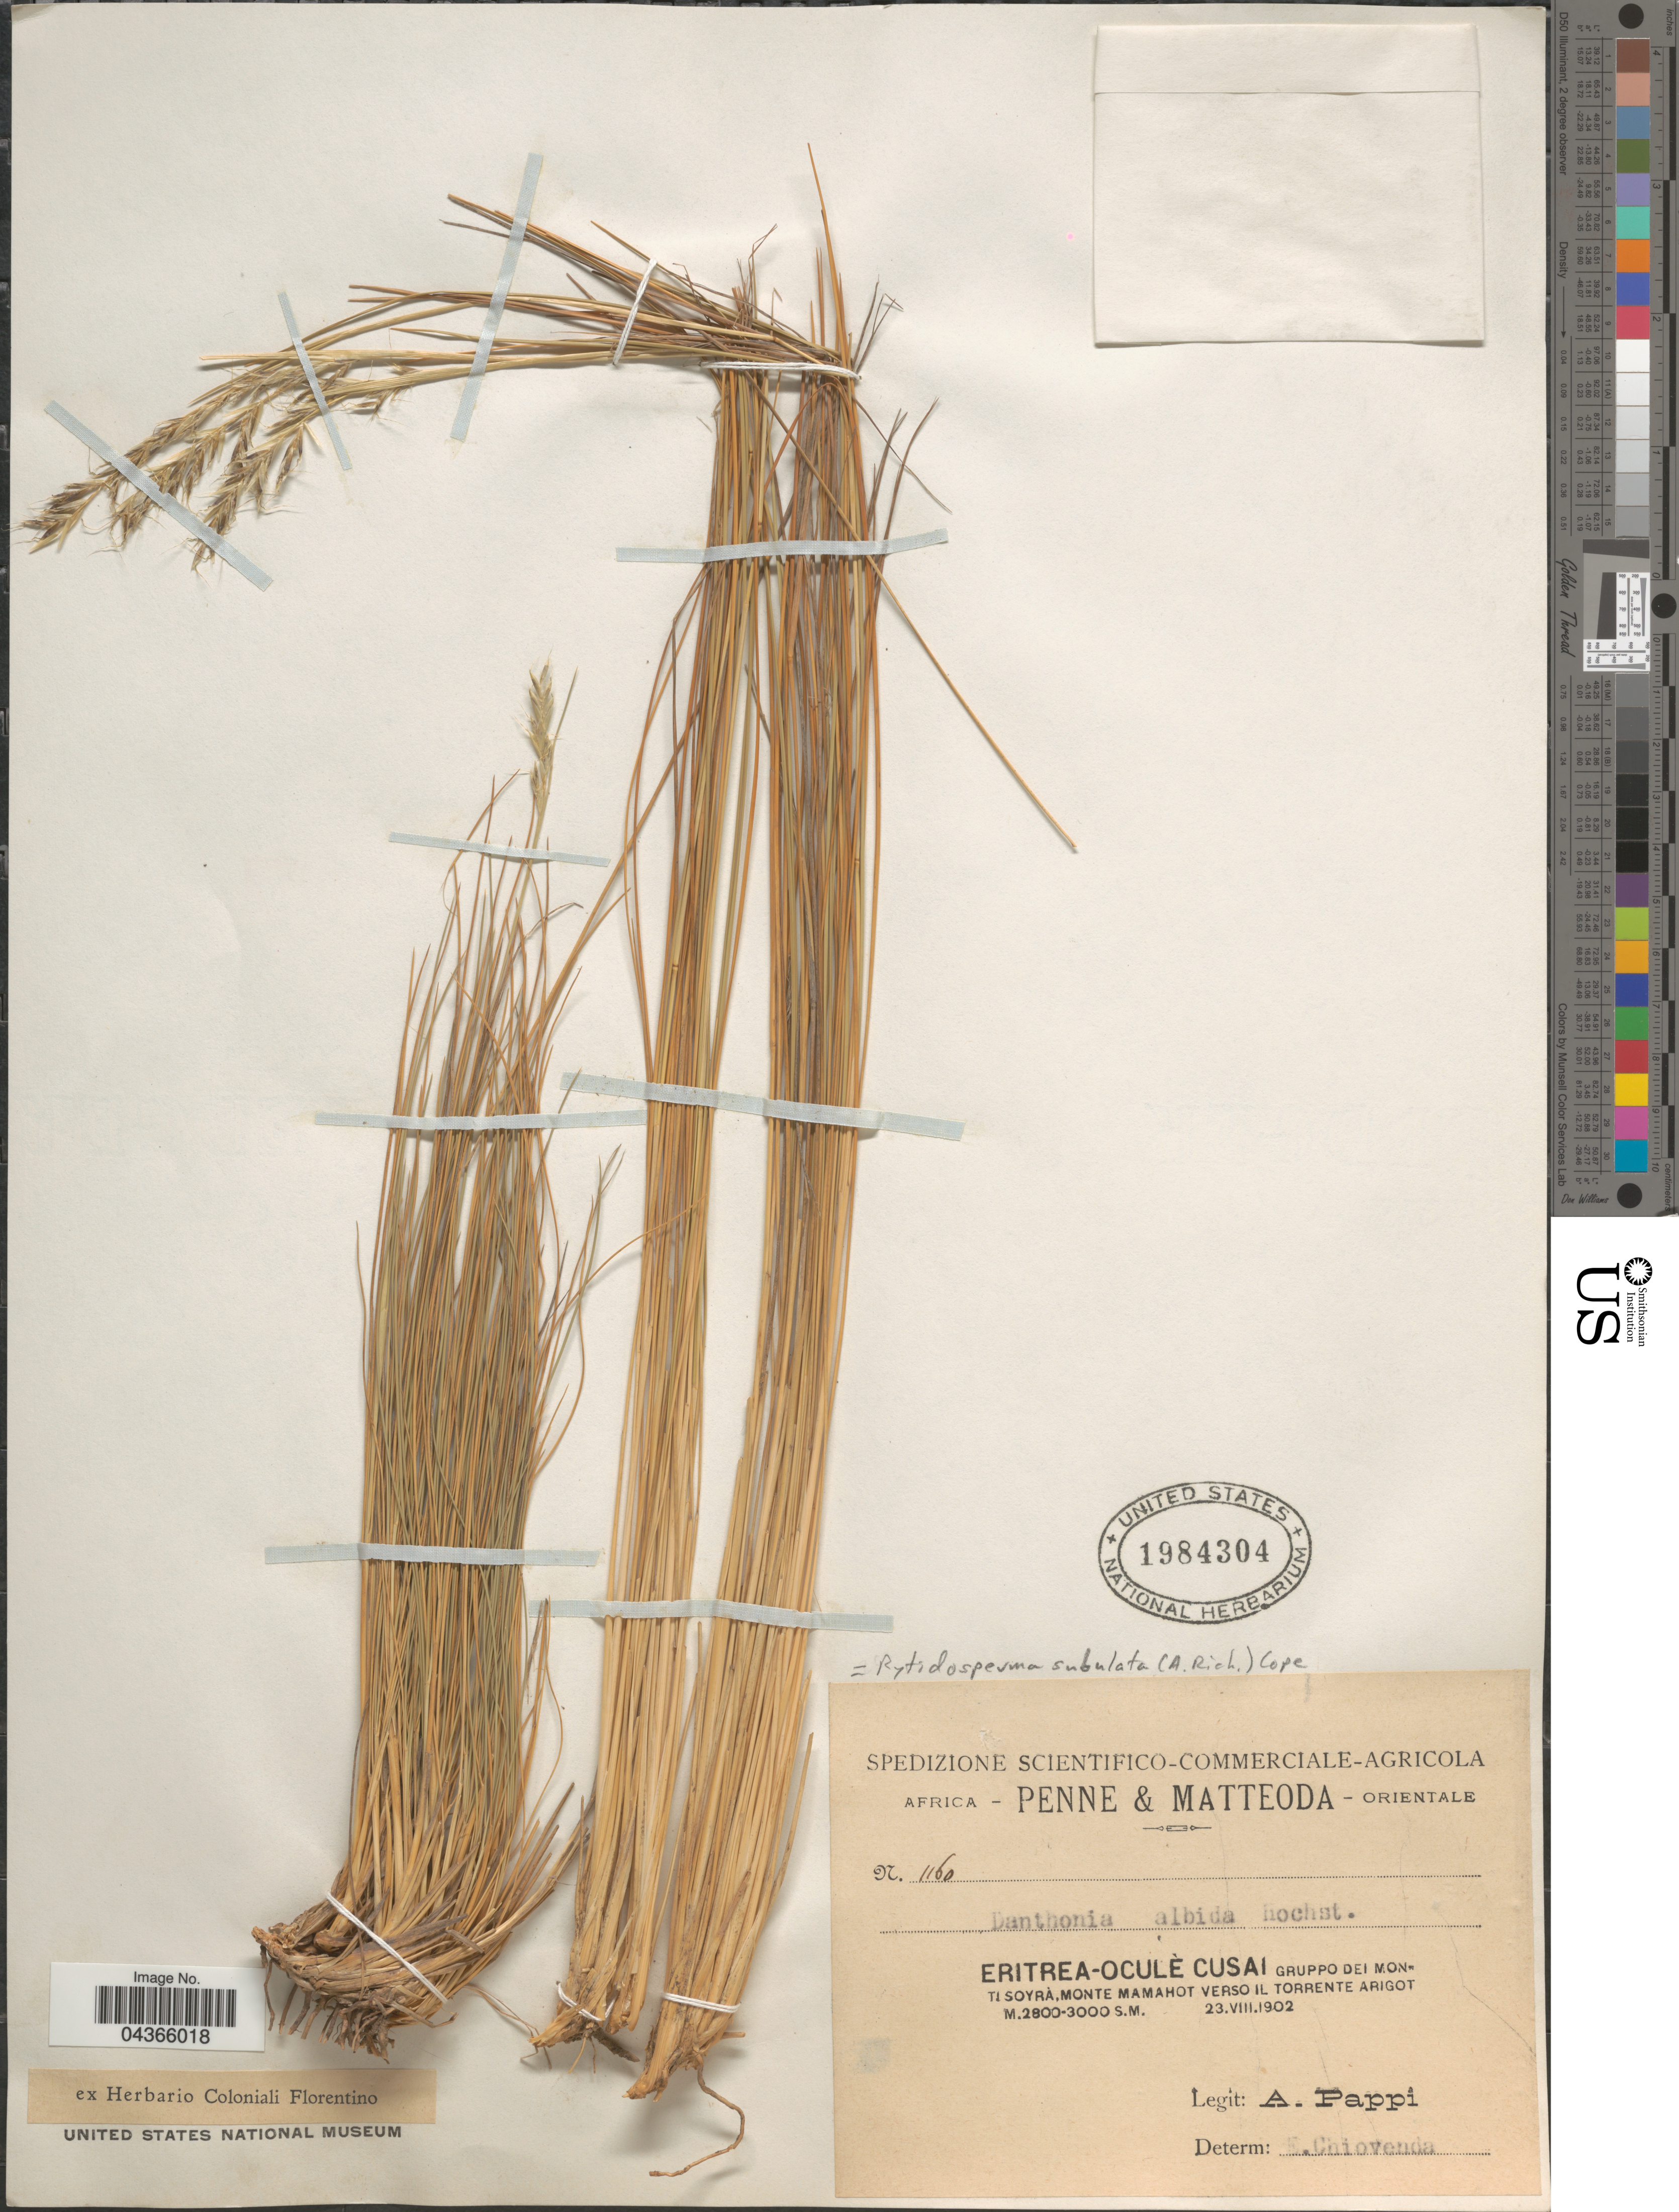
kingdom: Plantae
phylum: Tracheophyta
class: Liliopsida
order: Poales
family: Poaceae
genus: Tenaxia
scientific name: Tenaxia subulata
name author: (A. Rich.) N.P. Barker & H.P. Linder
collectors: A. Pappi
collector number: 1160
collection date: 1902-08-23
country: Eritrea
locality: Africa Orientale. Eritrea-Oculè Cusai gruppo del Monti Soyrà, monte Mamahot verso il torrente Arigot.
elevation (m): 2800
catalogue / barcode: US 1984304